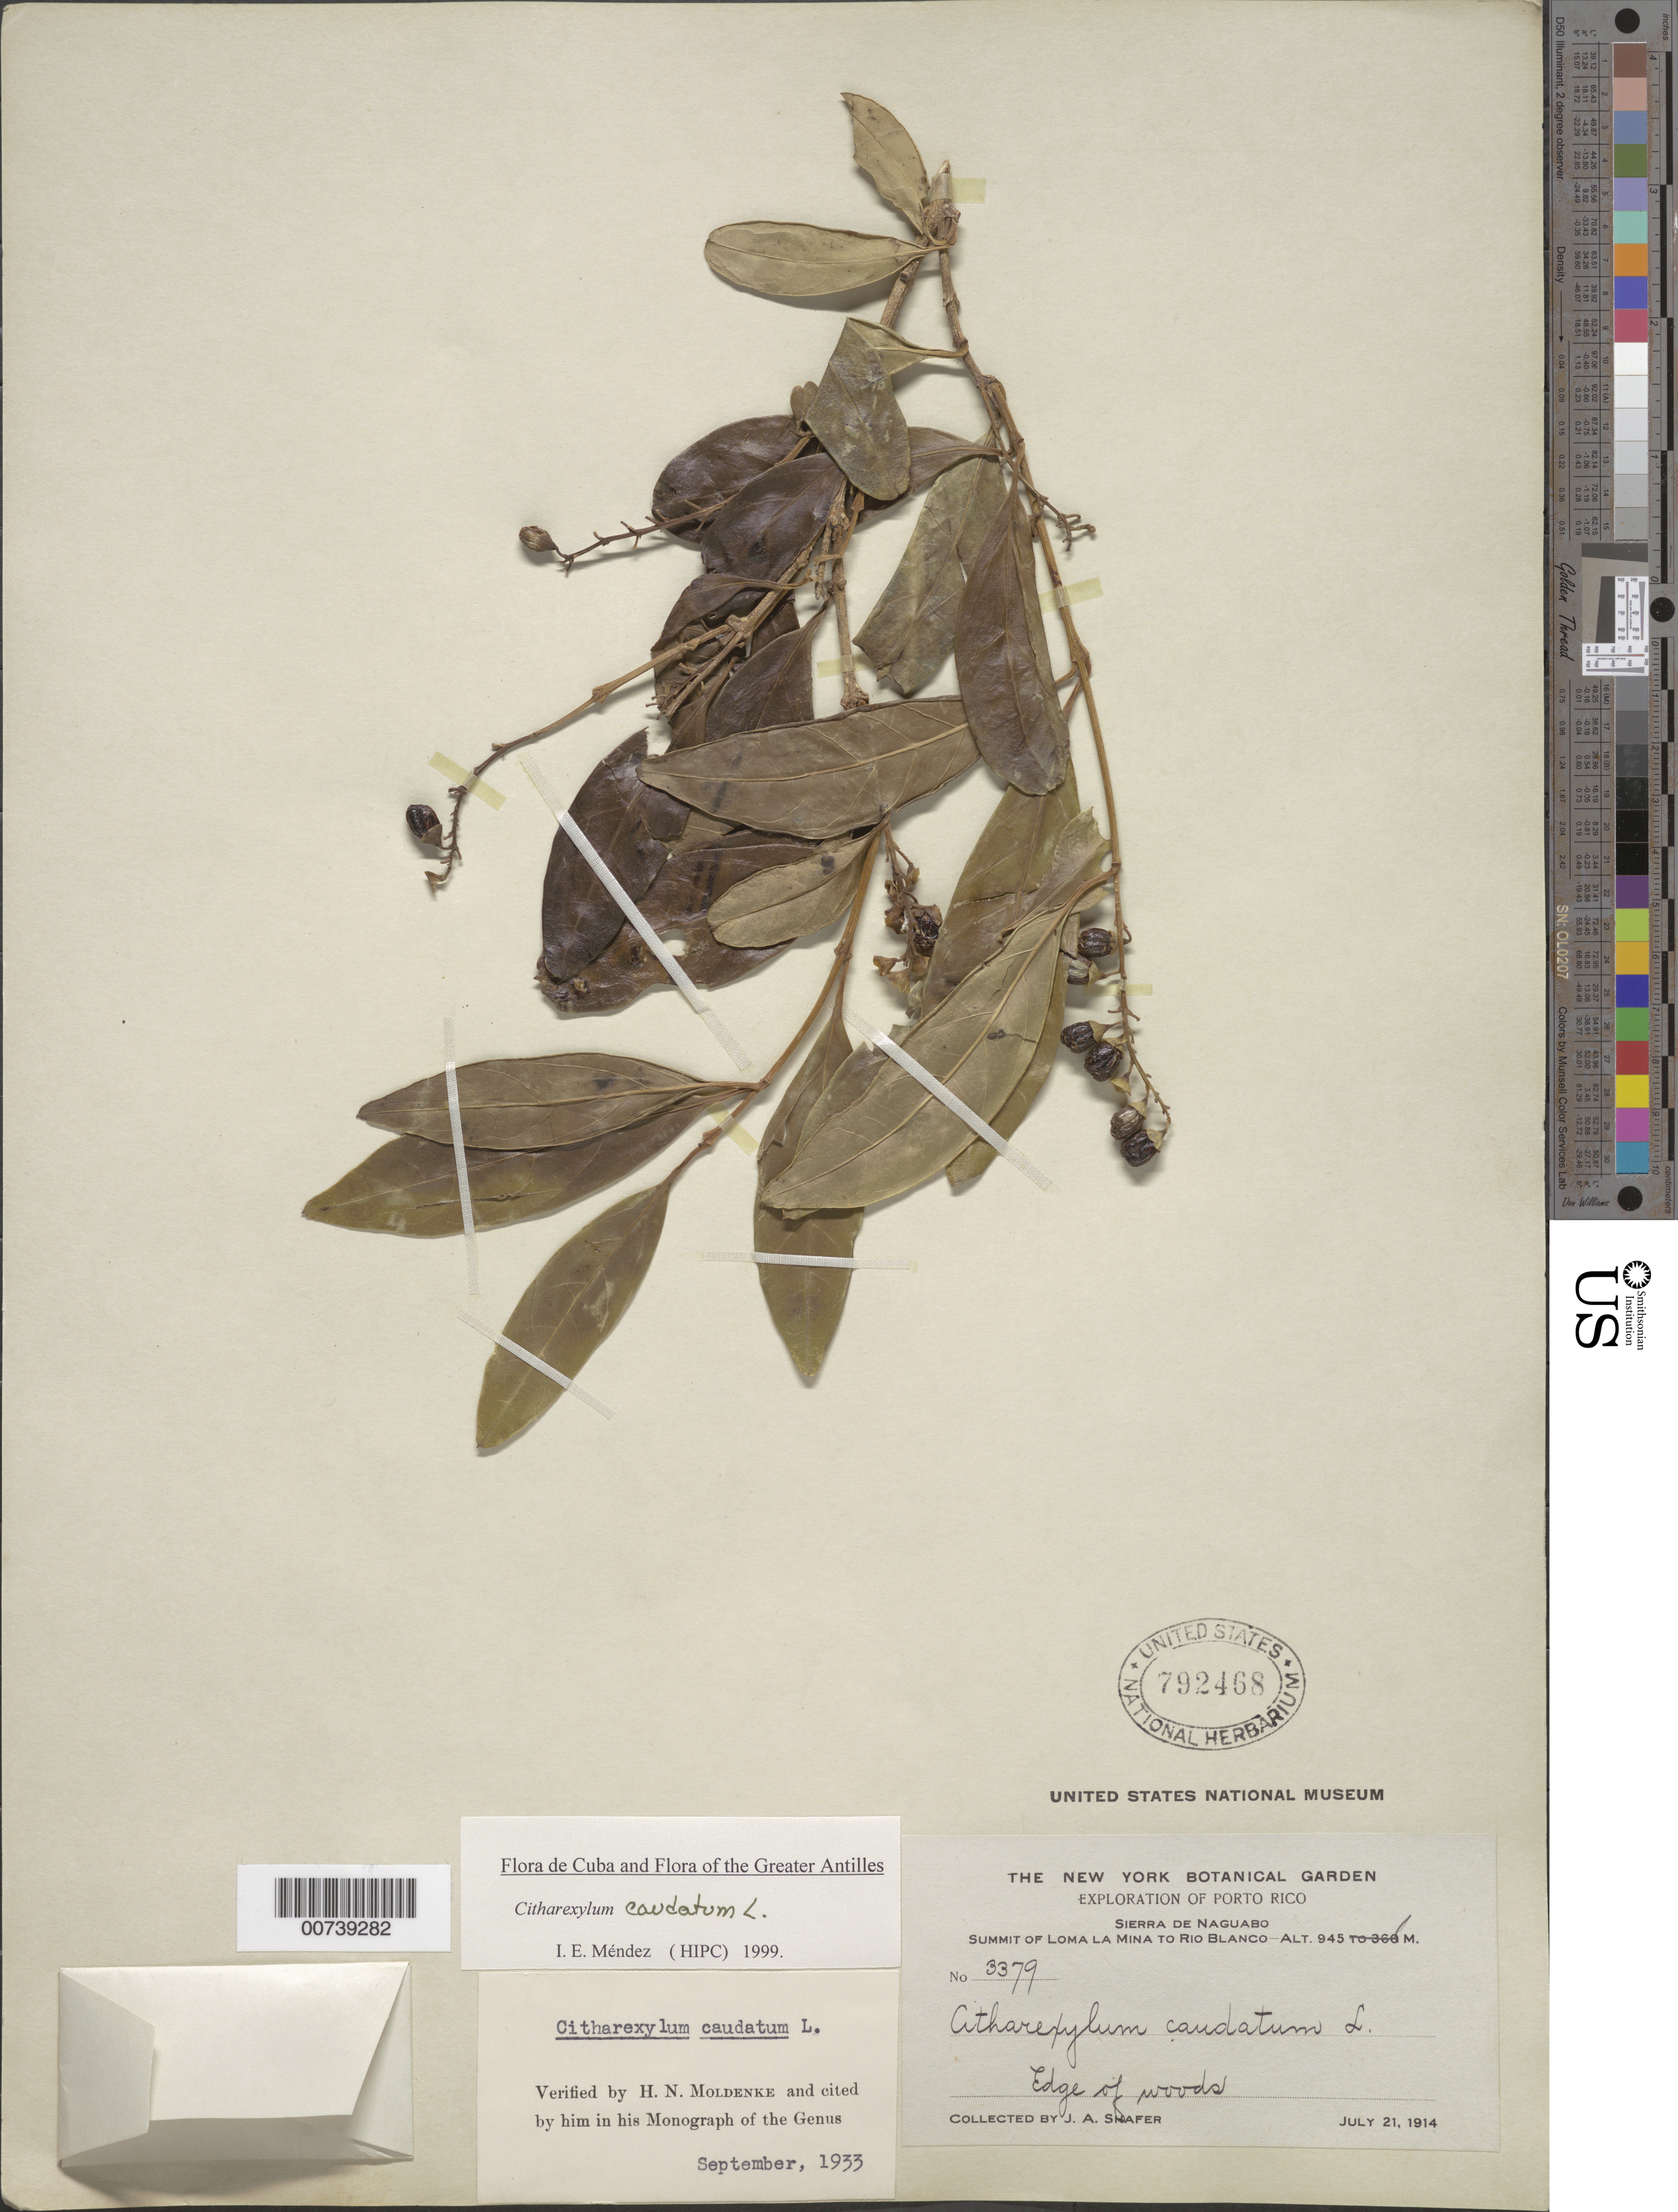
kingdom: Plantae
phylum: Tracheophyta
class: Magnoliopsida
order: Lamiales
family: Verbenaceae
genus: Citharexylum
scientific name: Citharexylum caudatum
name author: L.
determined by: Méndez, Isidro E., (HIPC)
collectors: J. A. Shafer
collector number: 3379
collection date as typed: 21 Jul 1914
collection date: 1914-07-21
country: Puerto Rico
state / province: Naguabo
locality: Sierra de Naguabo. Summit of Loma La Mina to Río Blanco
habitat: Edge of woods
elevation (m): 945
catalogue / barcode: US 792468